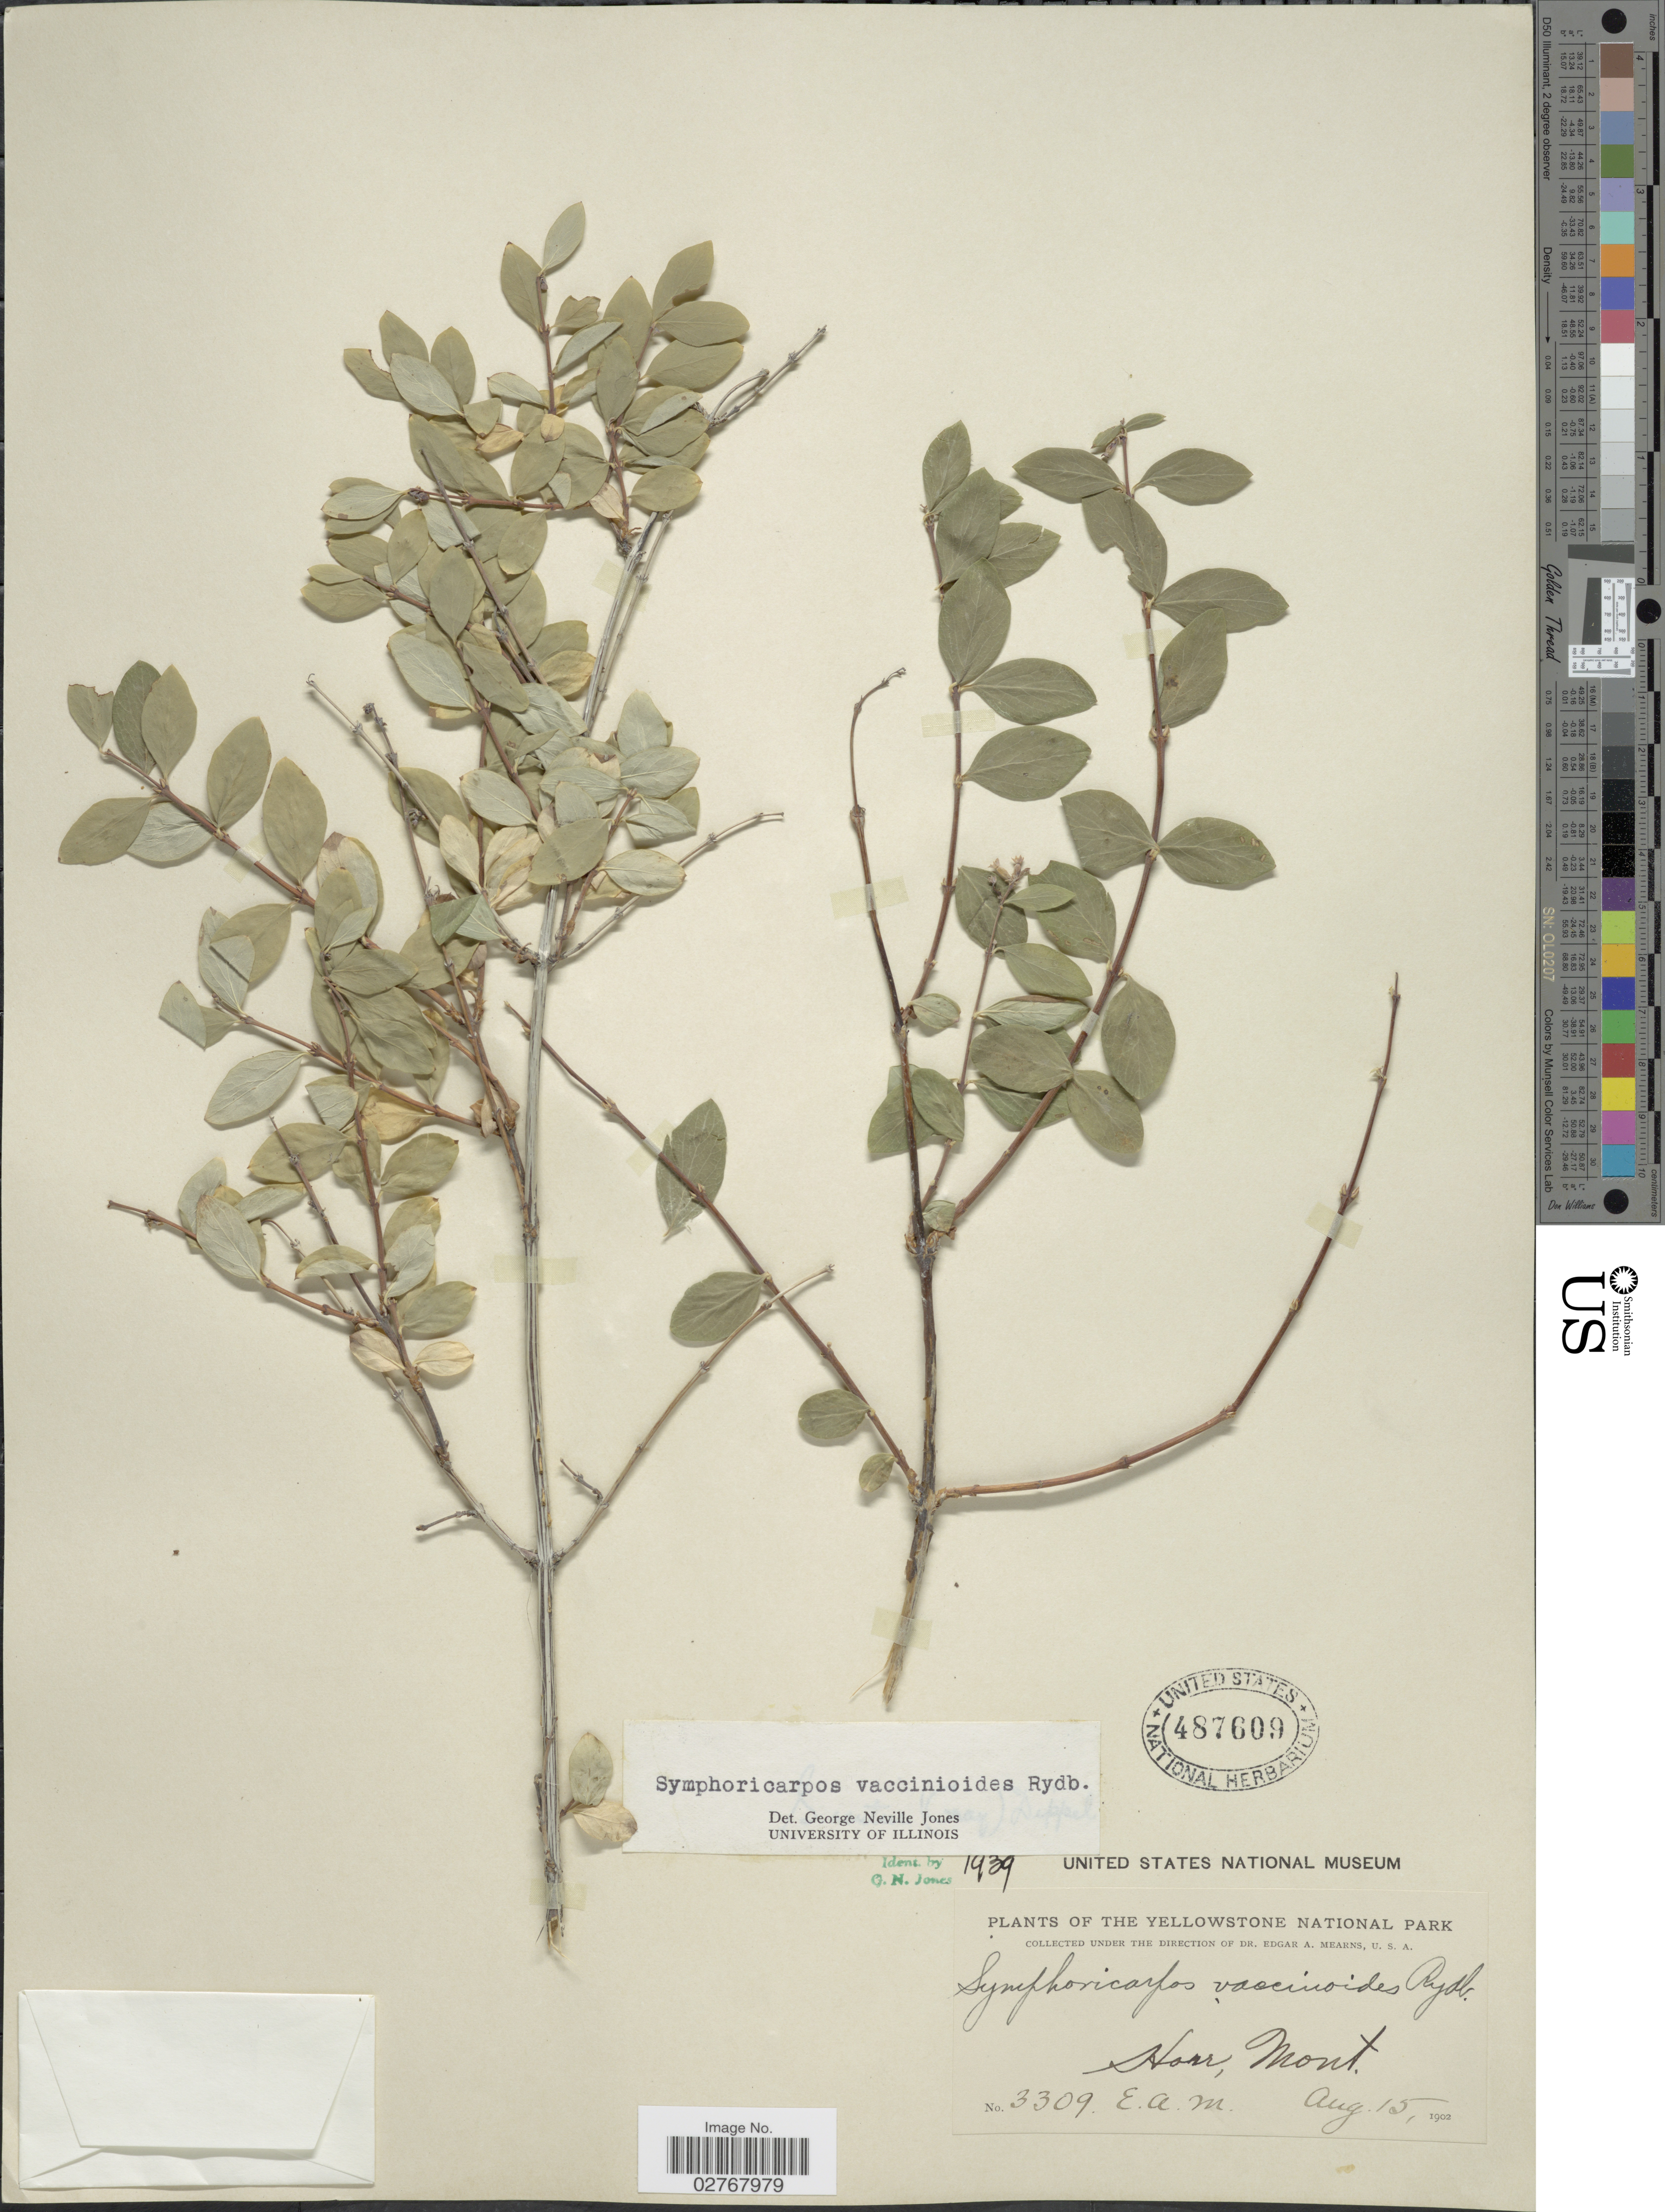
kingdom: Plantae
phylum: Tracheophyta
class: Magnoliopsida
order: Dipsacales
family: Caprifoliaceae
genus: Symphoricarpos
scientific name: Symphoricarpos vaccinioides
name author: Rydb.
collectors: E. A. Mearns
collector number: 3309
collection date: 1902-08-15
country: United States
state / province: Montana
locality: The Yellowstone National Park, Horr.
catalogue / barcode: US 487609